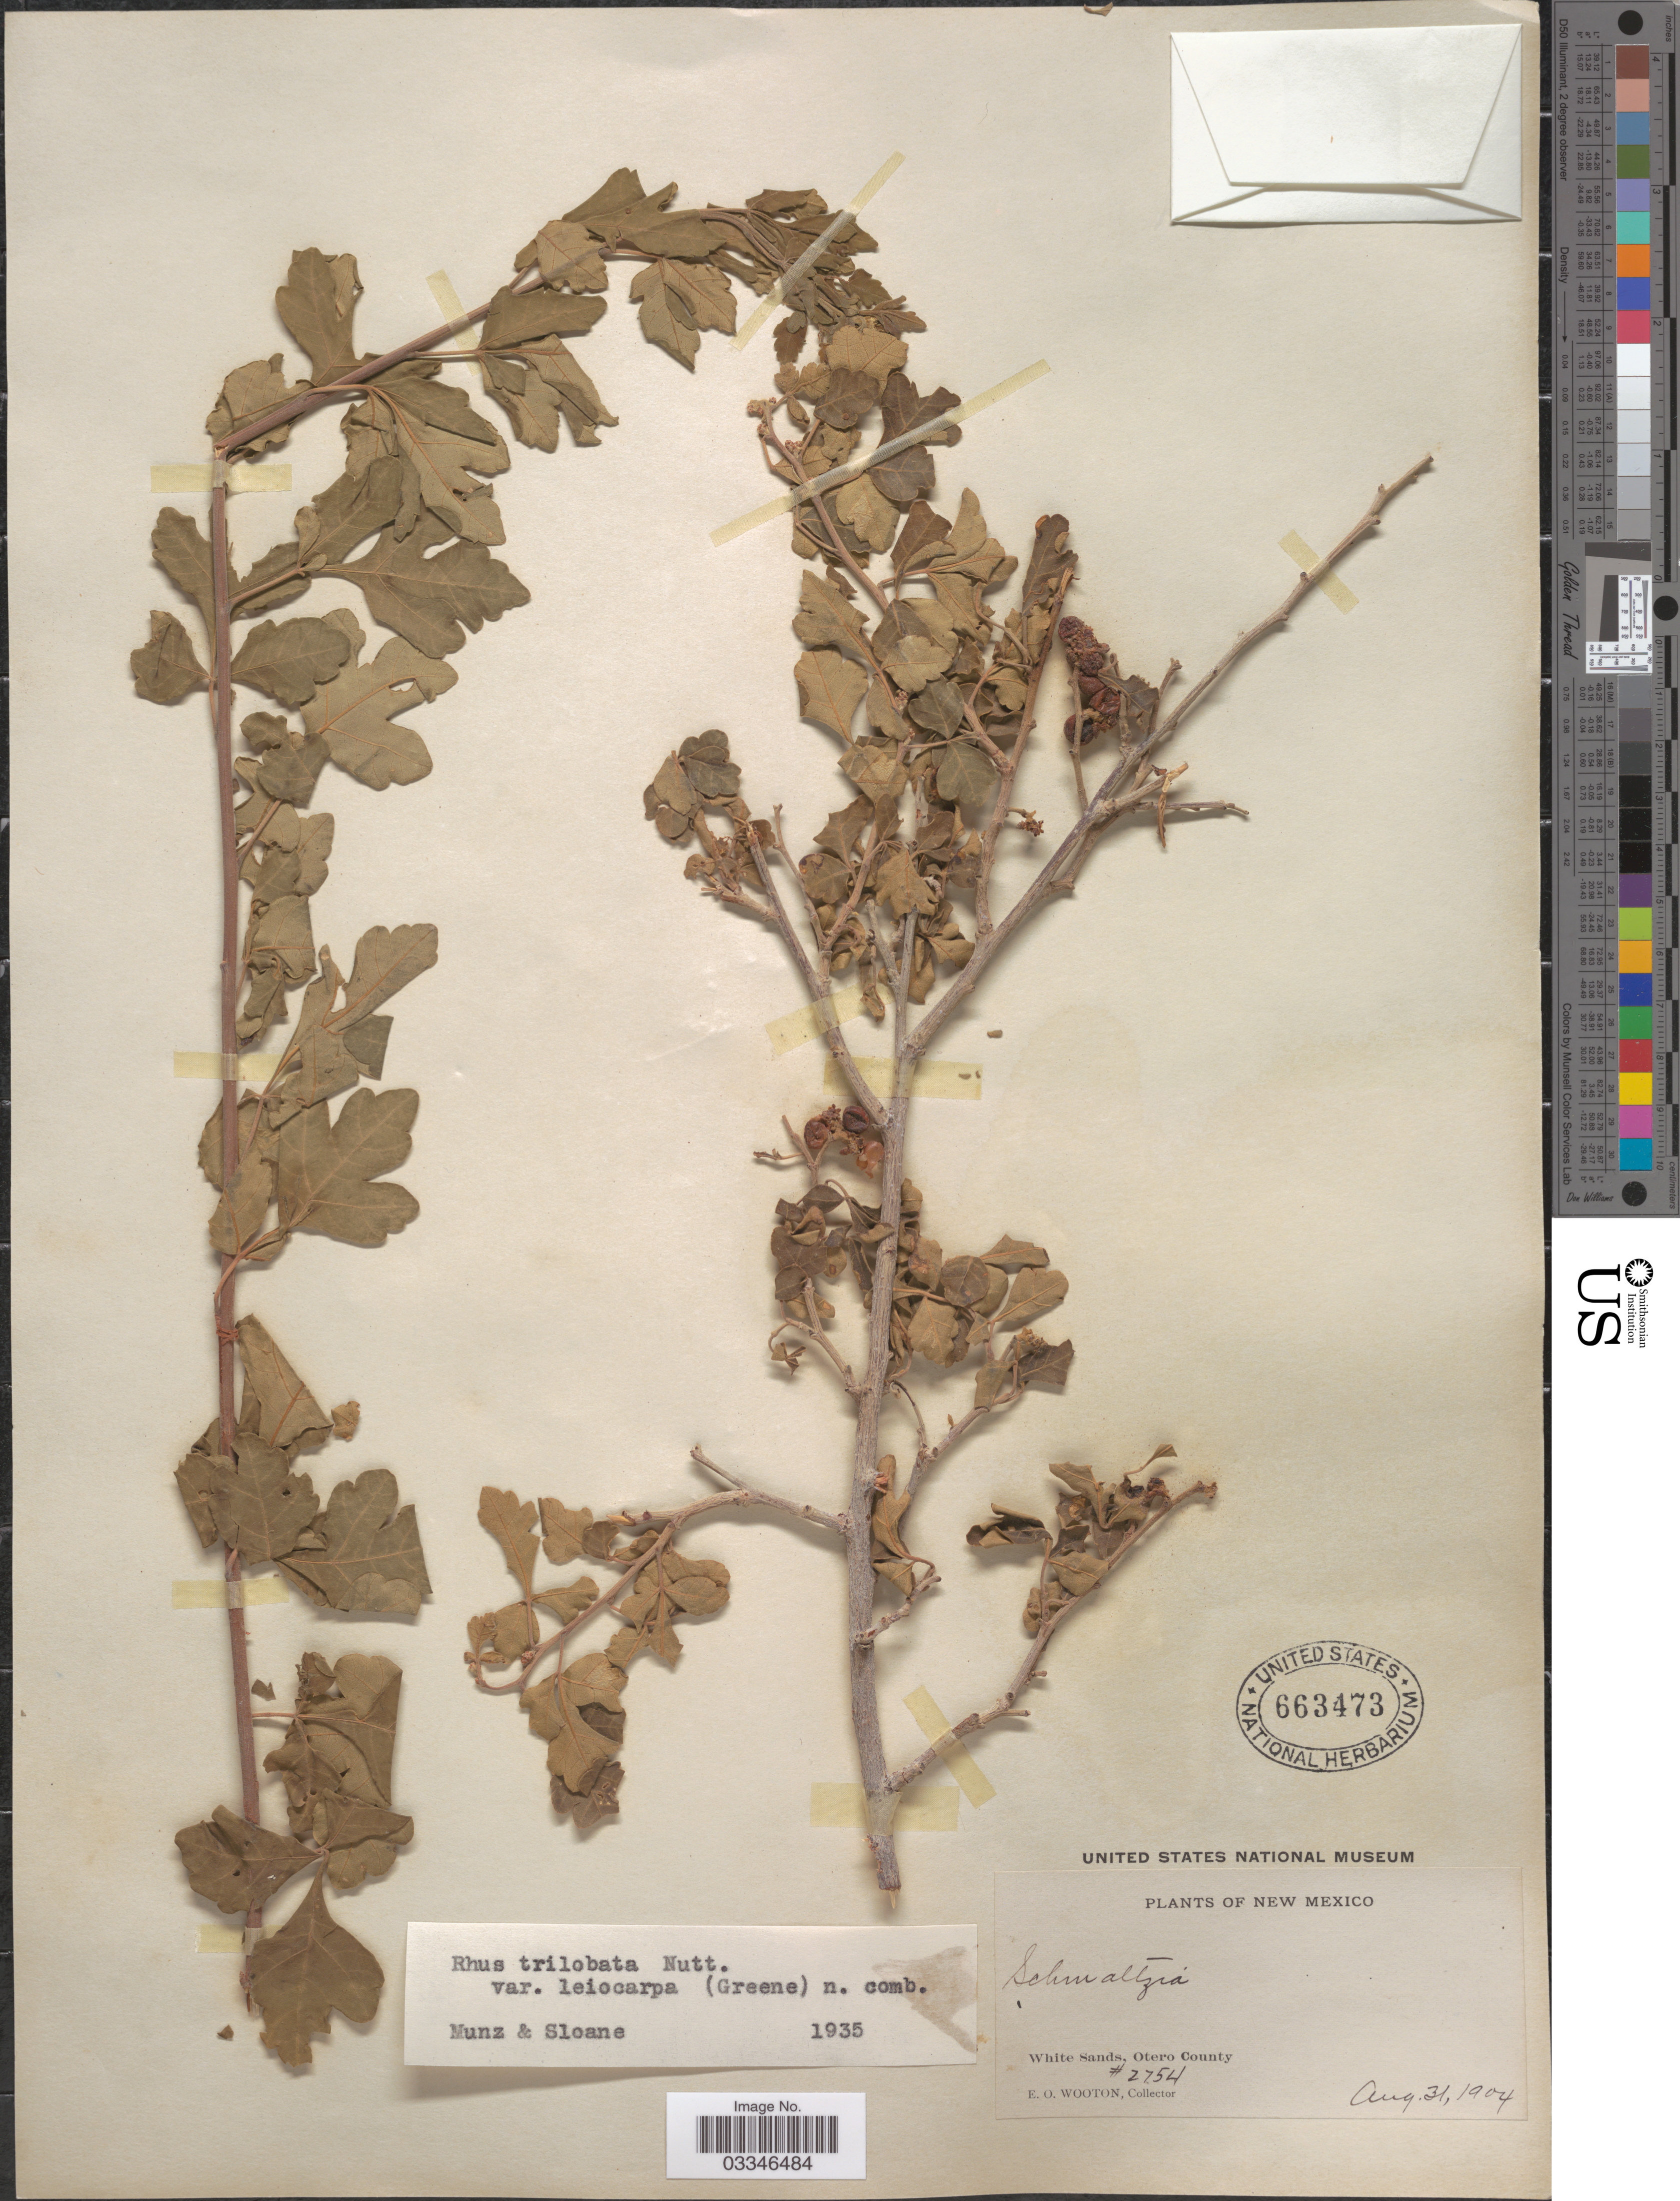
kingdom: Plantae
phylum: Tracheophyta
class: Magnoliopsida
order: Sapindales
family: Anacardiaceae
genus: Rhus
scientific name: Rhus trilobata var. leiocarpa (Greene) Munz & Sloane ined.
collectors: E. O. Wooton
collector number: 2754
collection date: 1904-08-31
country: United States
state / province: New Mexico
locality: White Sands, Otero County.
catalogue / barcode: US 663473